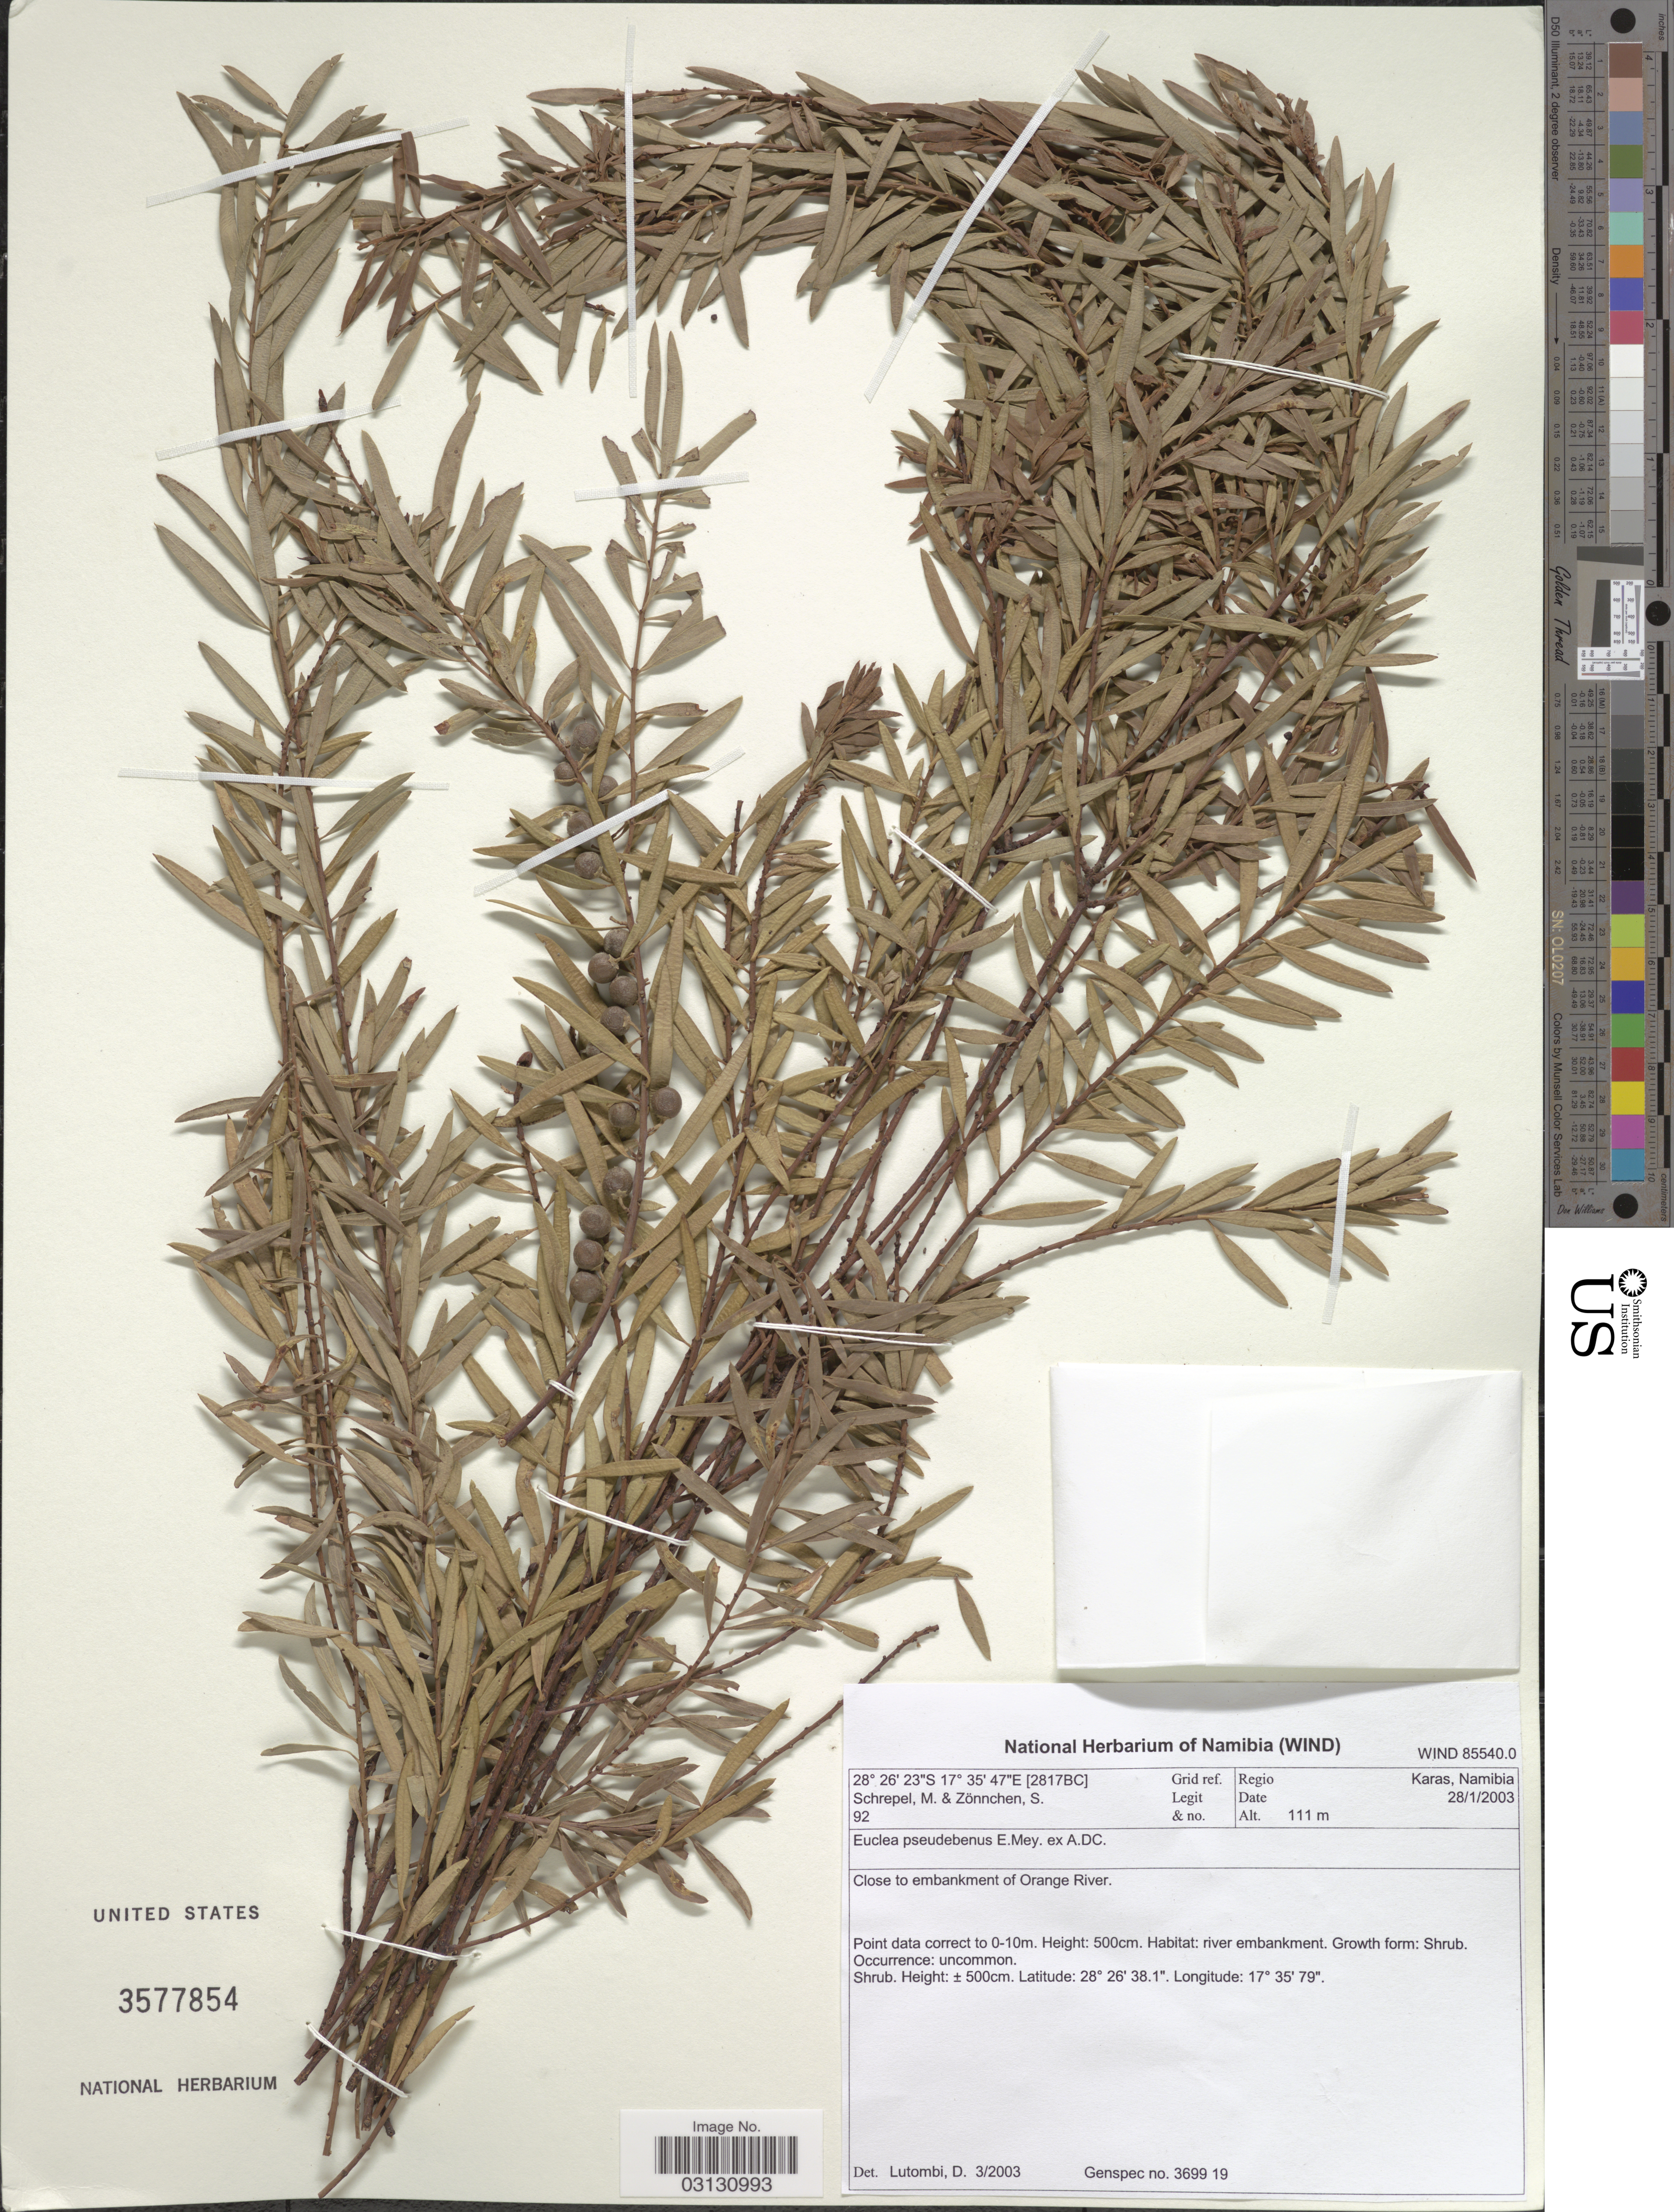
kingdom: Plantae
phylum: Tracheophyta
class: Magnoliopsida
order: Ericales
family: Ebenaceae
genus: Euclea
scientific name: Euclea pseudebenus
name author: E. Mey. ex A. DC.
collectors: M. Schrepel & S. Zonnchen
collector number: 92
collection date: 2003-01-28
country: Namibia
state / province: Karas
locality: [2817BC] Grid ref., Regio Karas, Namibia, Close to embankment of Orange River.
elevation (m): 111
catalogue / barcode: US 3577854